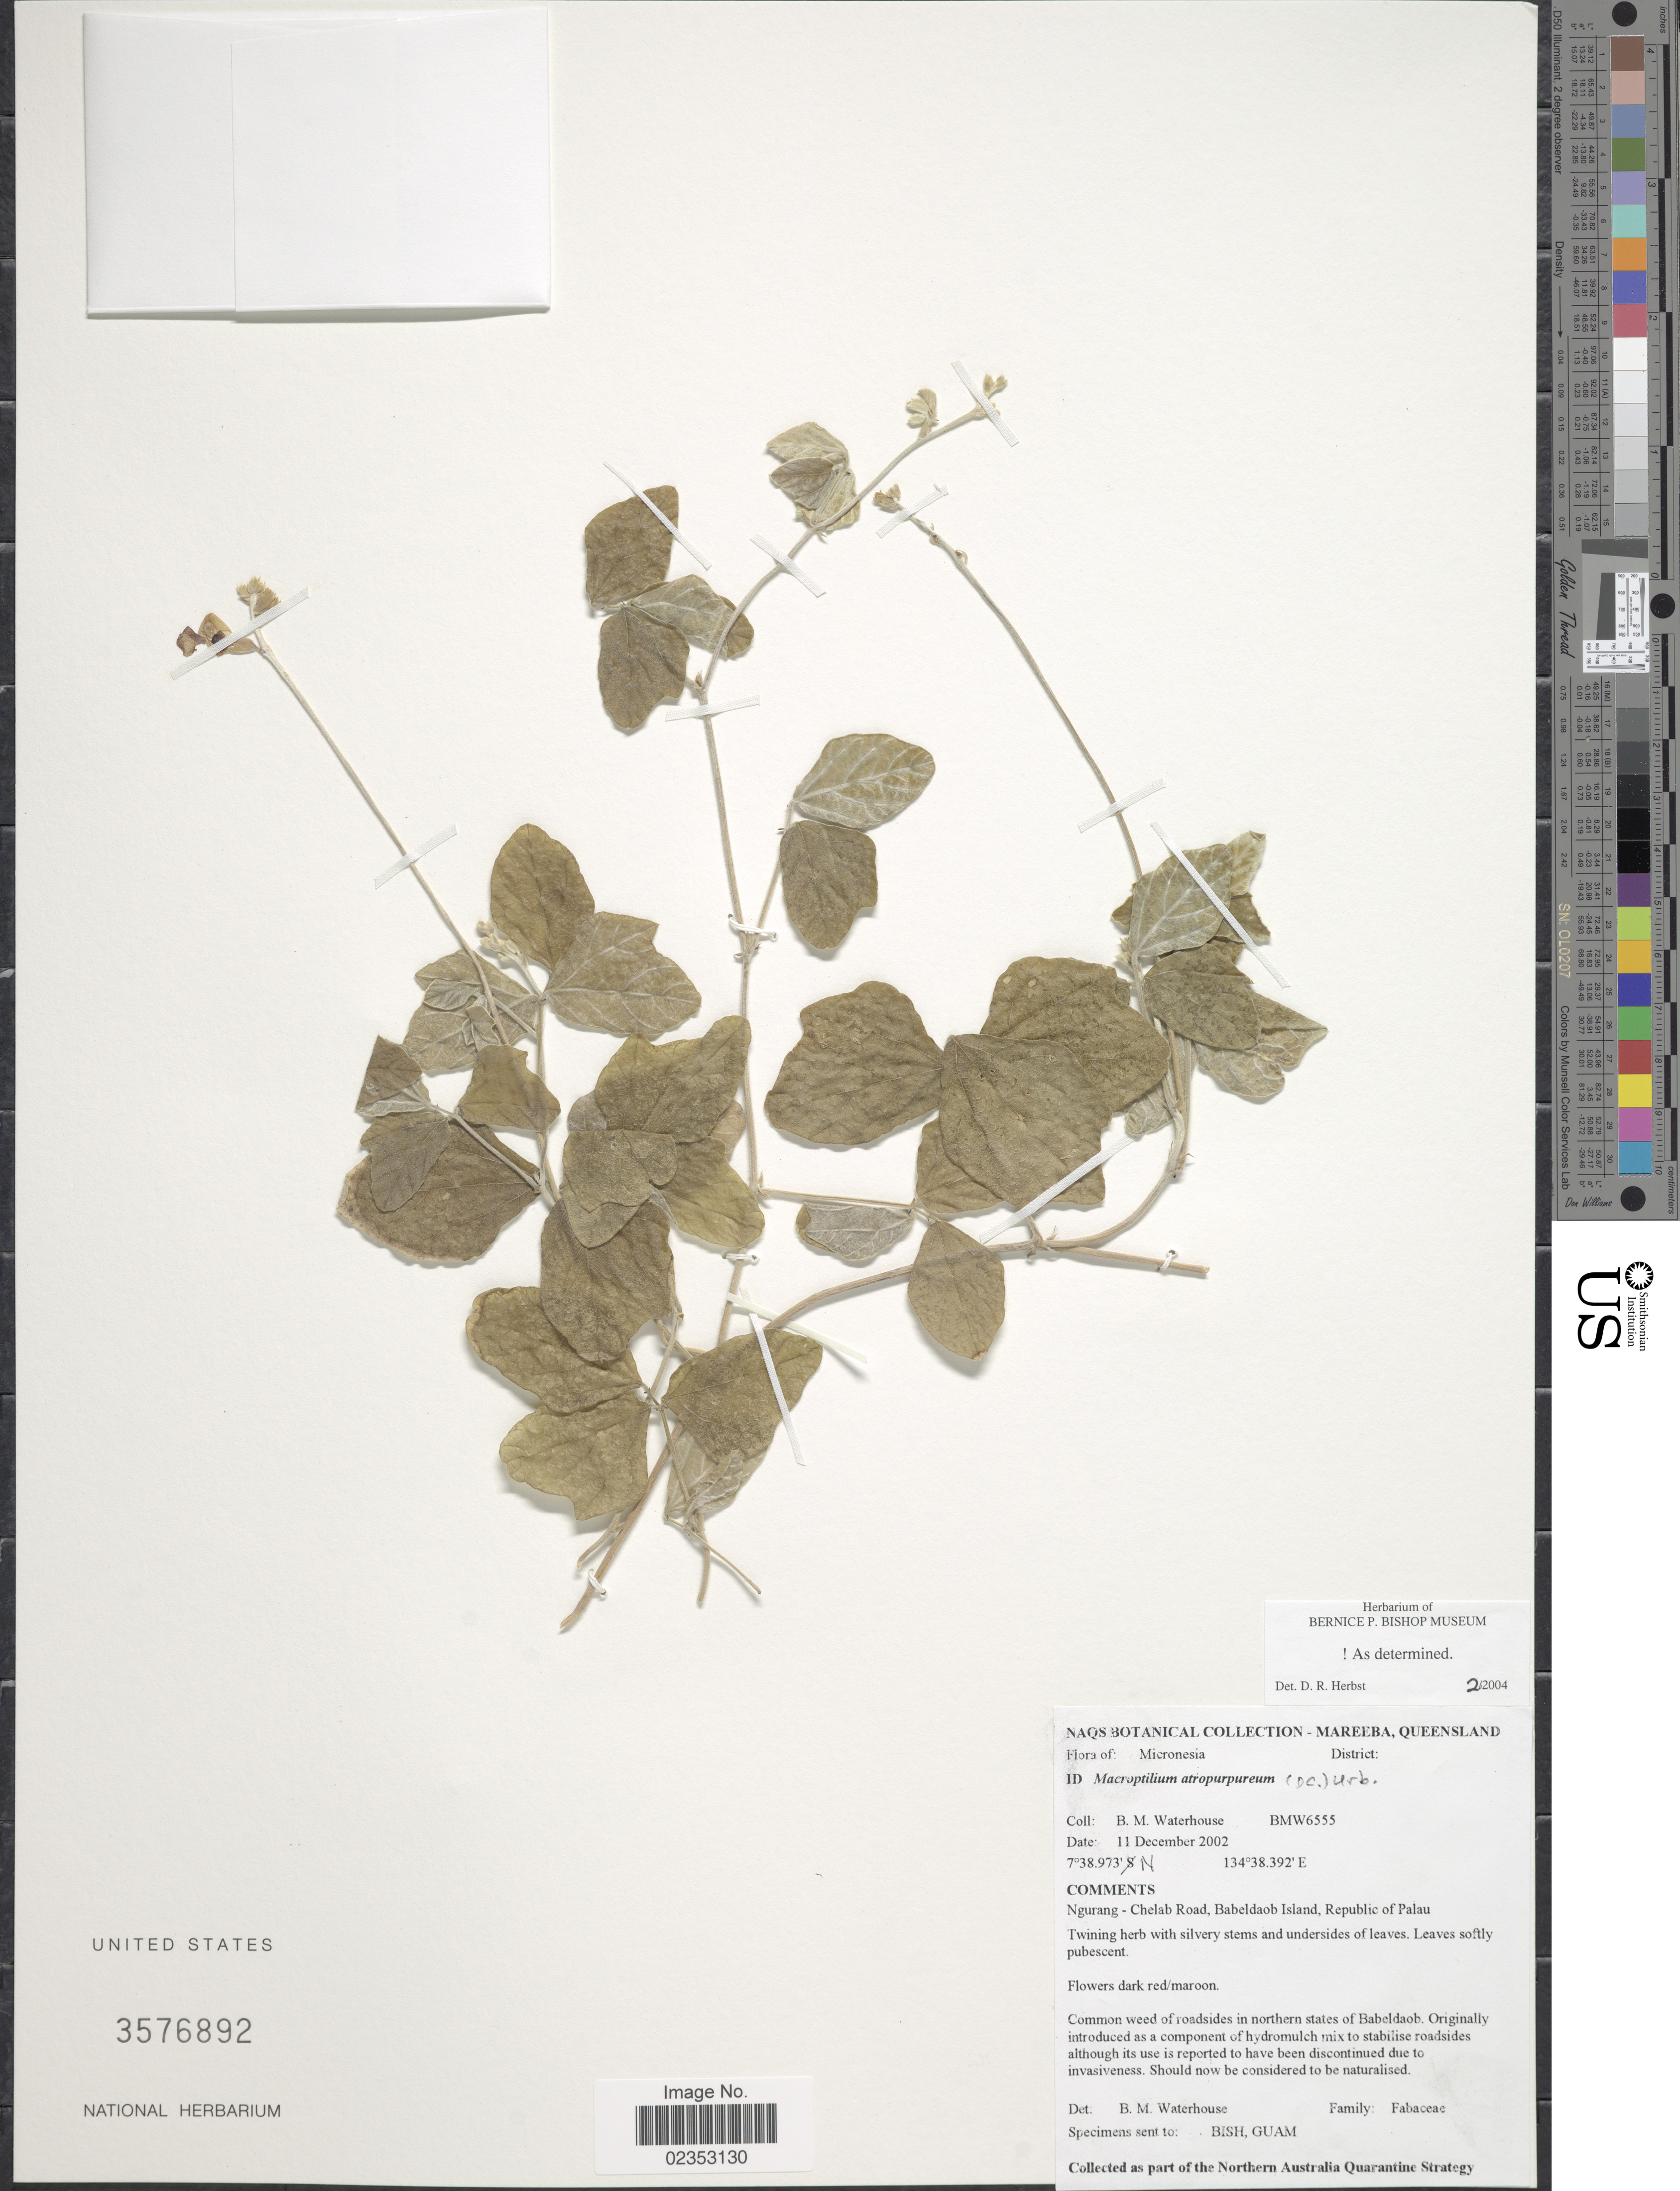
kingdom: Plantae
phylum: Tracheophyta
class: Magnoliopsida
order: Fabales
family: Fabaceae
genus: Macroptilium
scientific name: Macroptilium atropurpureum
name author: (DC.) Urb.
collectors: B. Waterhouse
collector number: BMW6555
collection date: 2002-12-11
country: Palau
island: Babeldaob [Babelthuap]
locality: Ngurang - Chelab Road, Babeldaob Island, Republic of Palau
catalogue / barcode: US 3576892